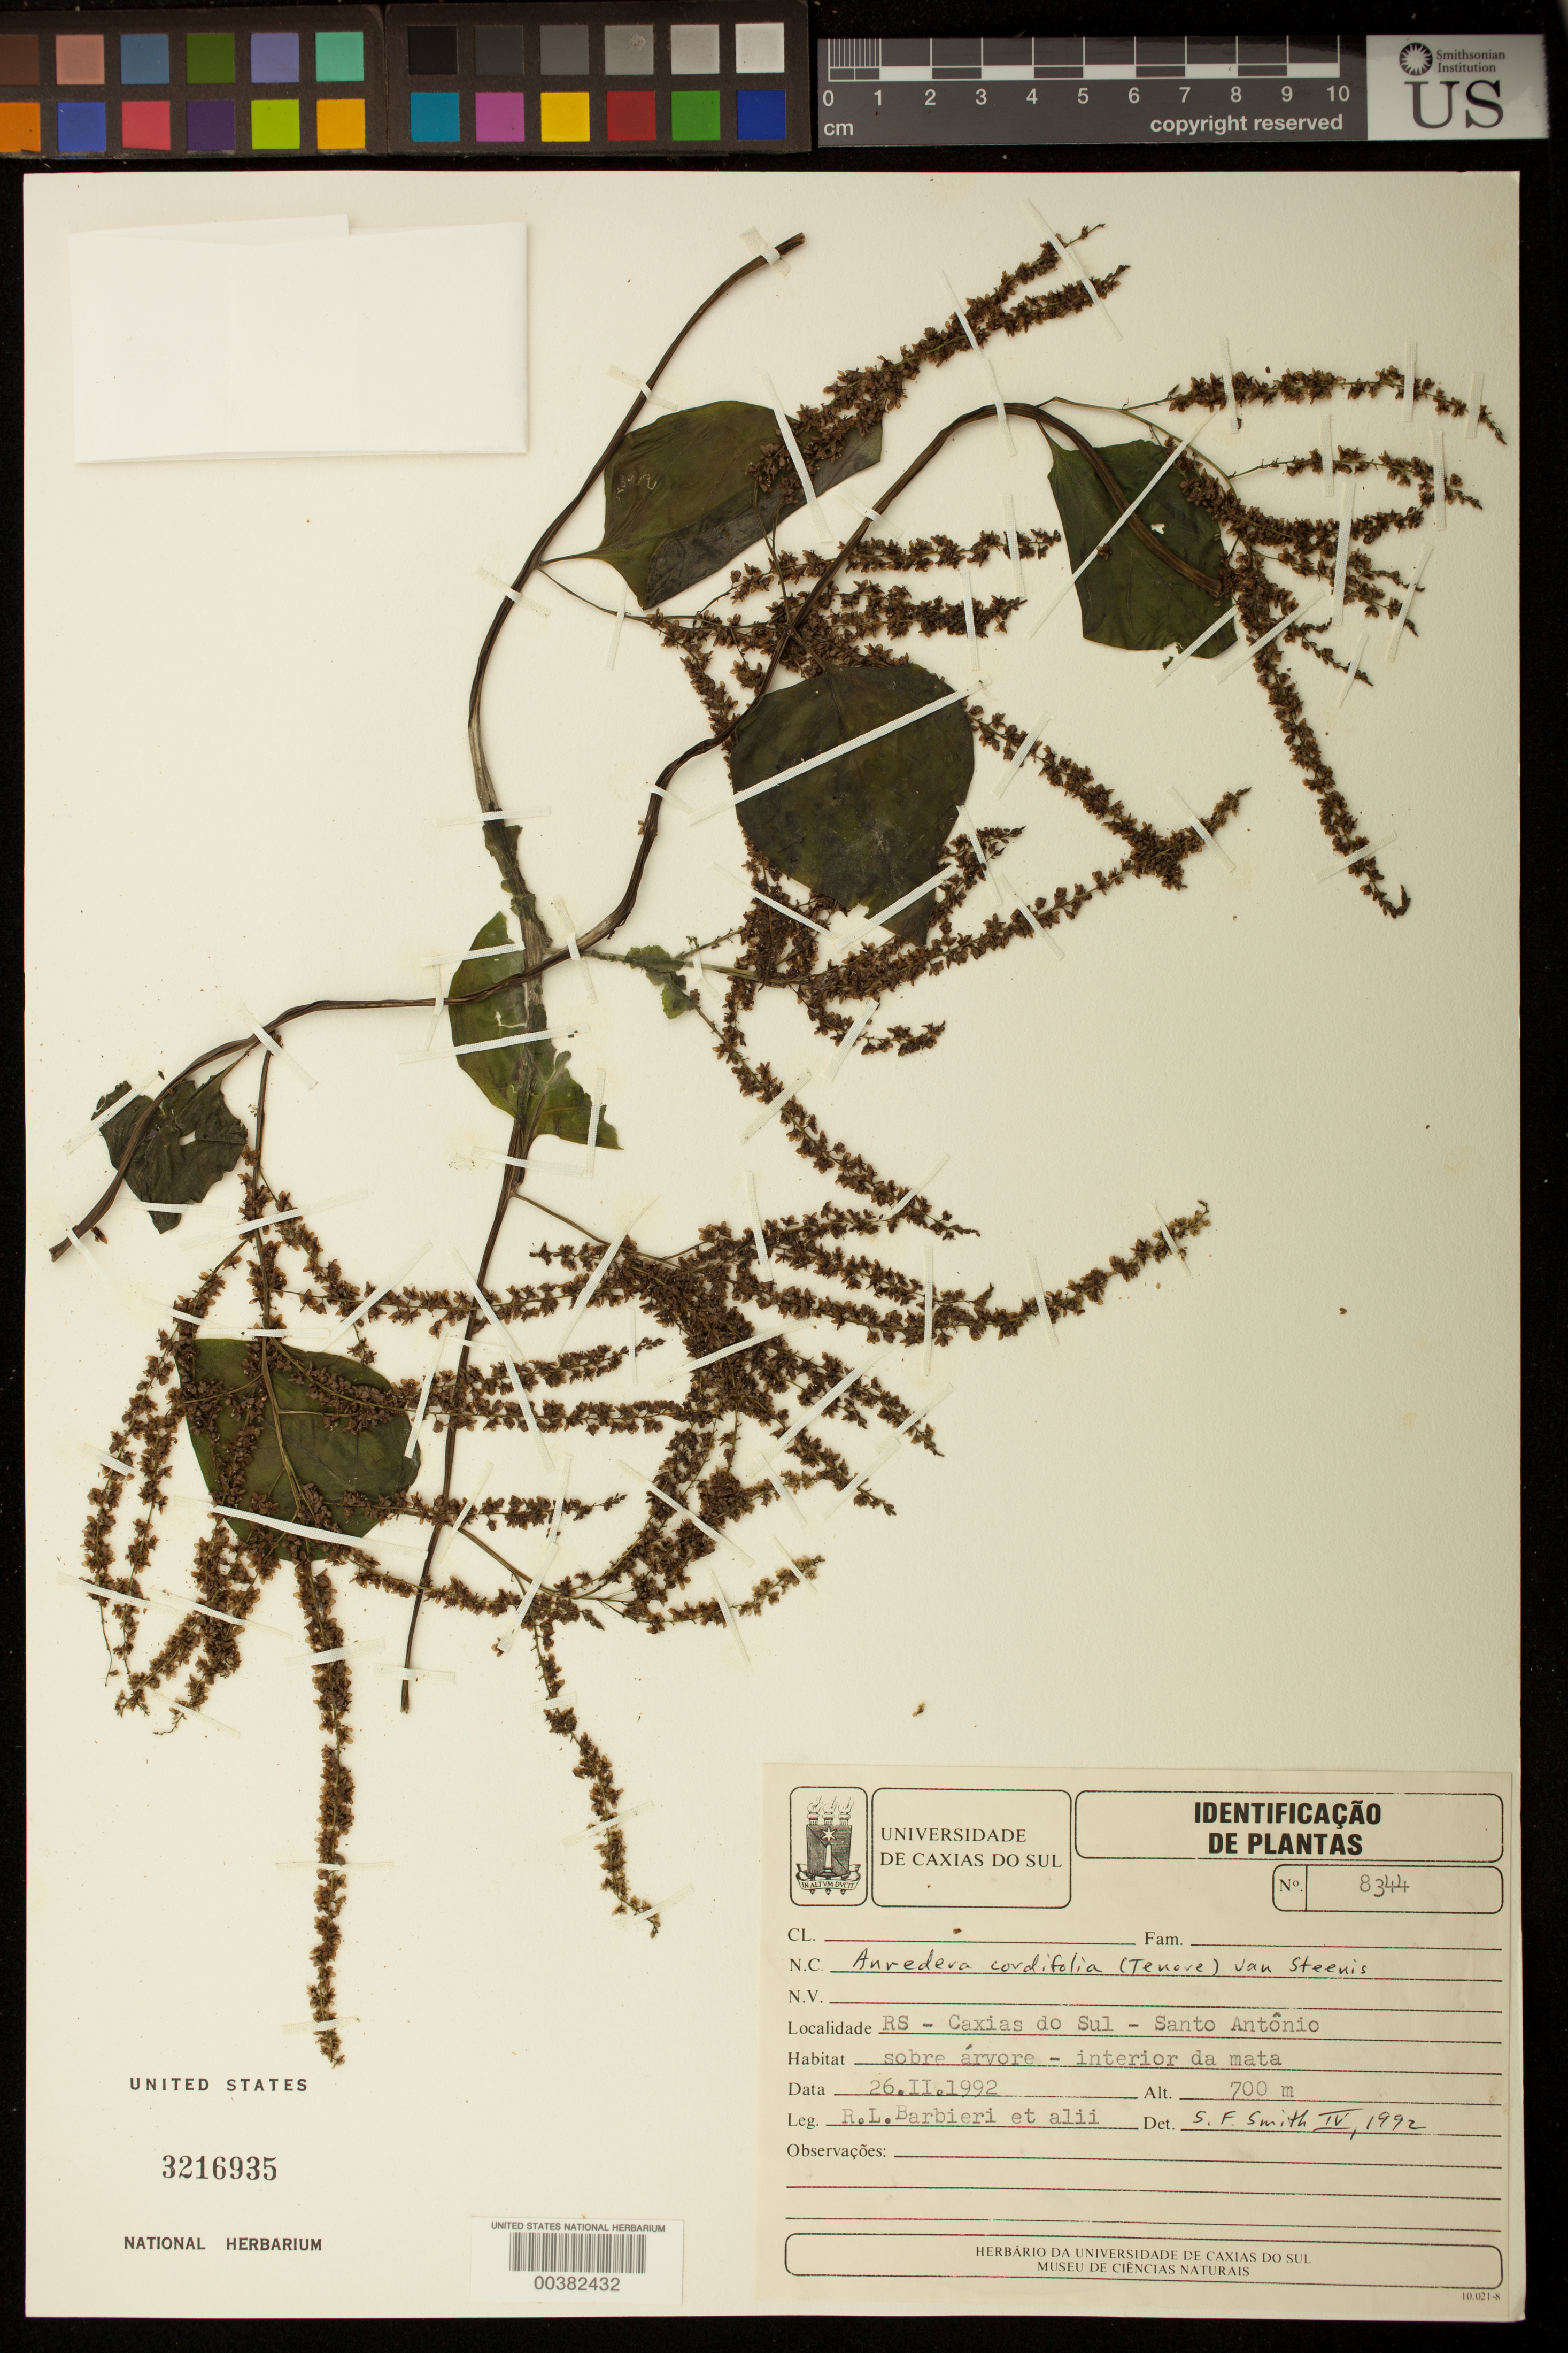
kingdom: Plantae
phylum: Tracheophyta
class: Magnoliopsida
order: Caryophyllales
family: Basellaceae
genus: Anredera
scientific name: Anredera cordifolia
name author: (Ten.) Steenis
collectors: R. Barbiere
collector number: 8344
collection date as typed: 26 Feb 1992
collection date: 1992-02-26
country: Brazil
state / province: Rio Grande do Sul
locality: Caxias do sul, santo antonio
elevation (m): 700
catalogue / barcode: US 3216935